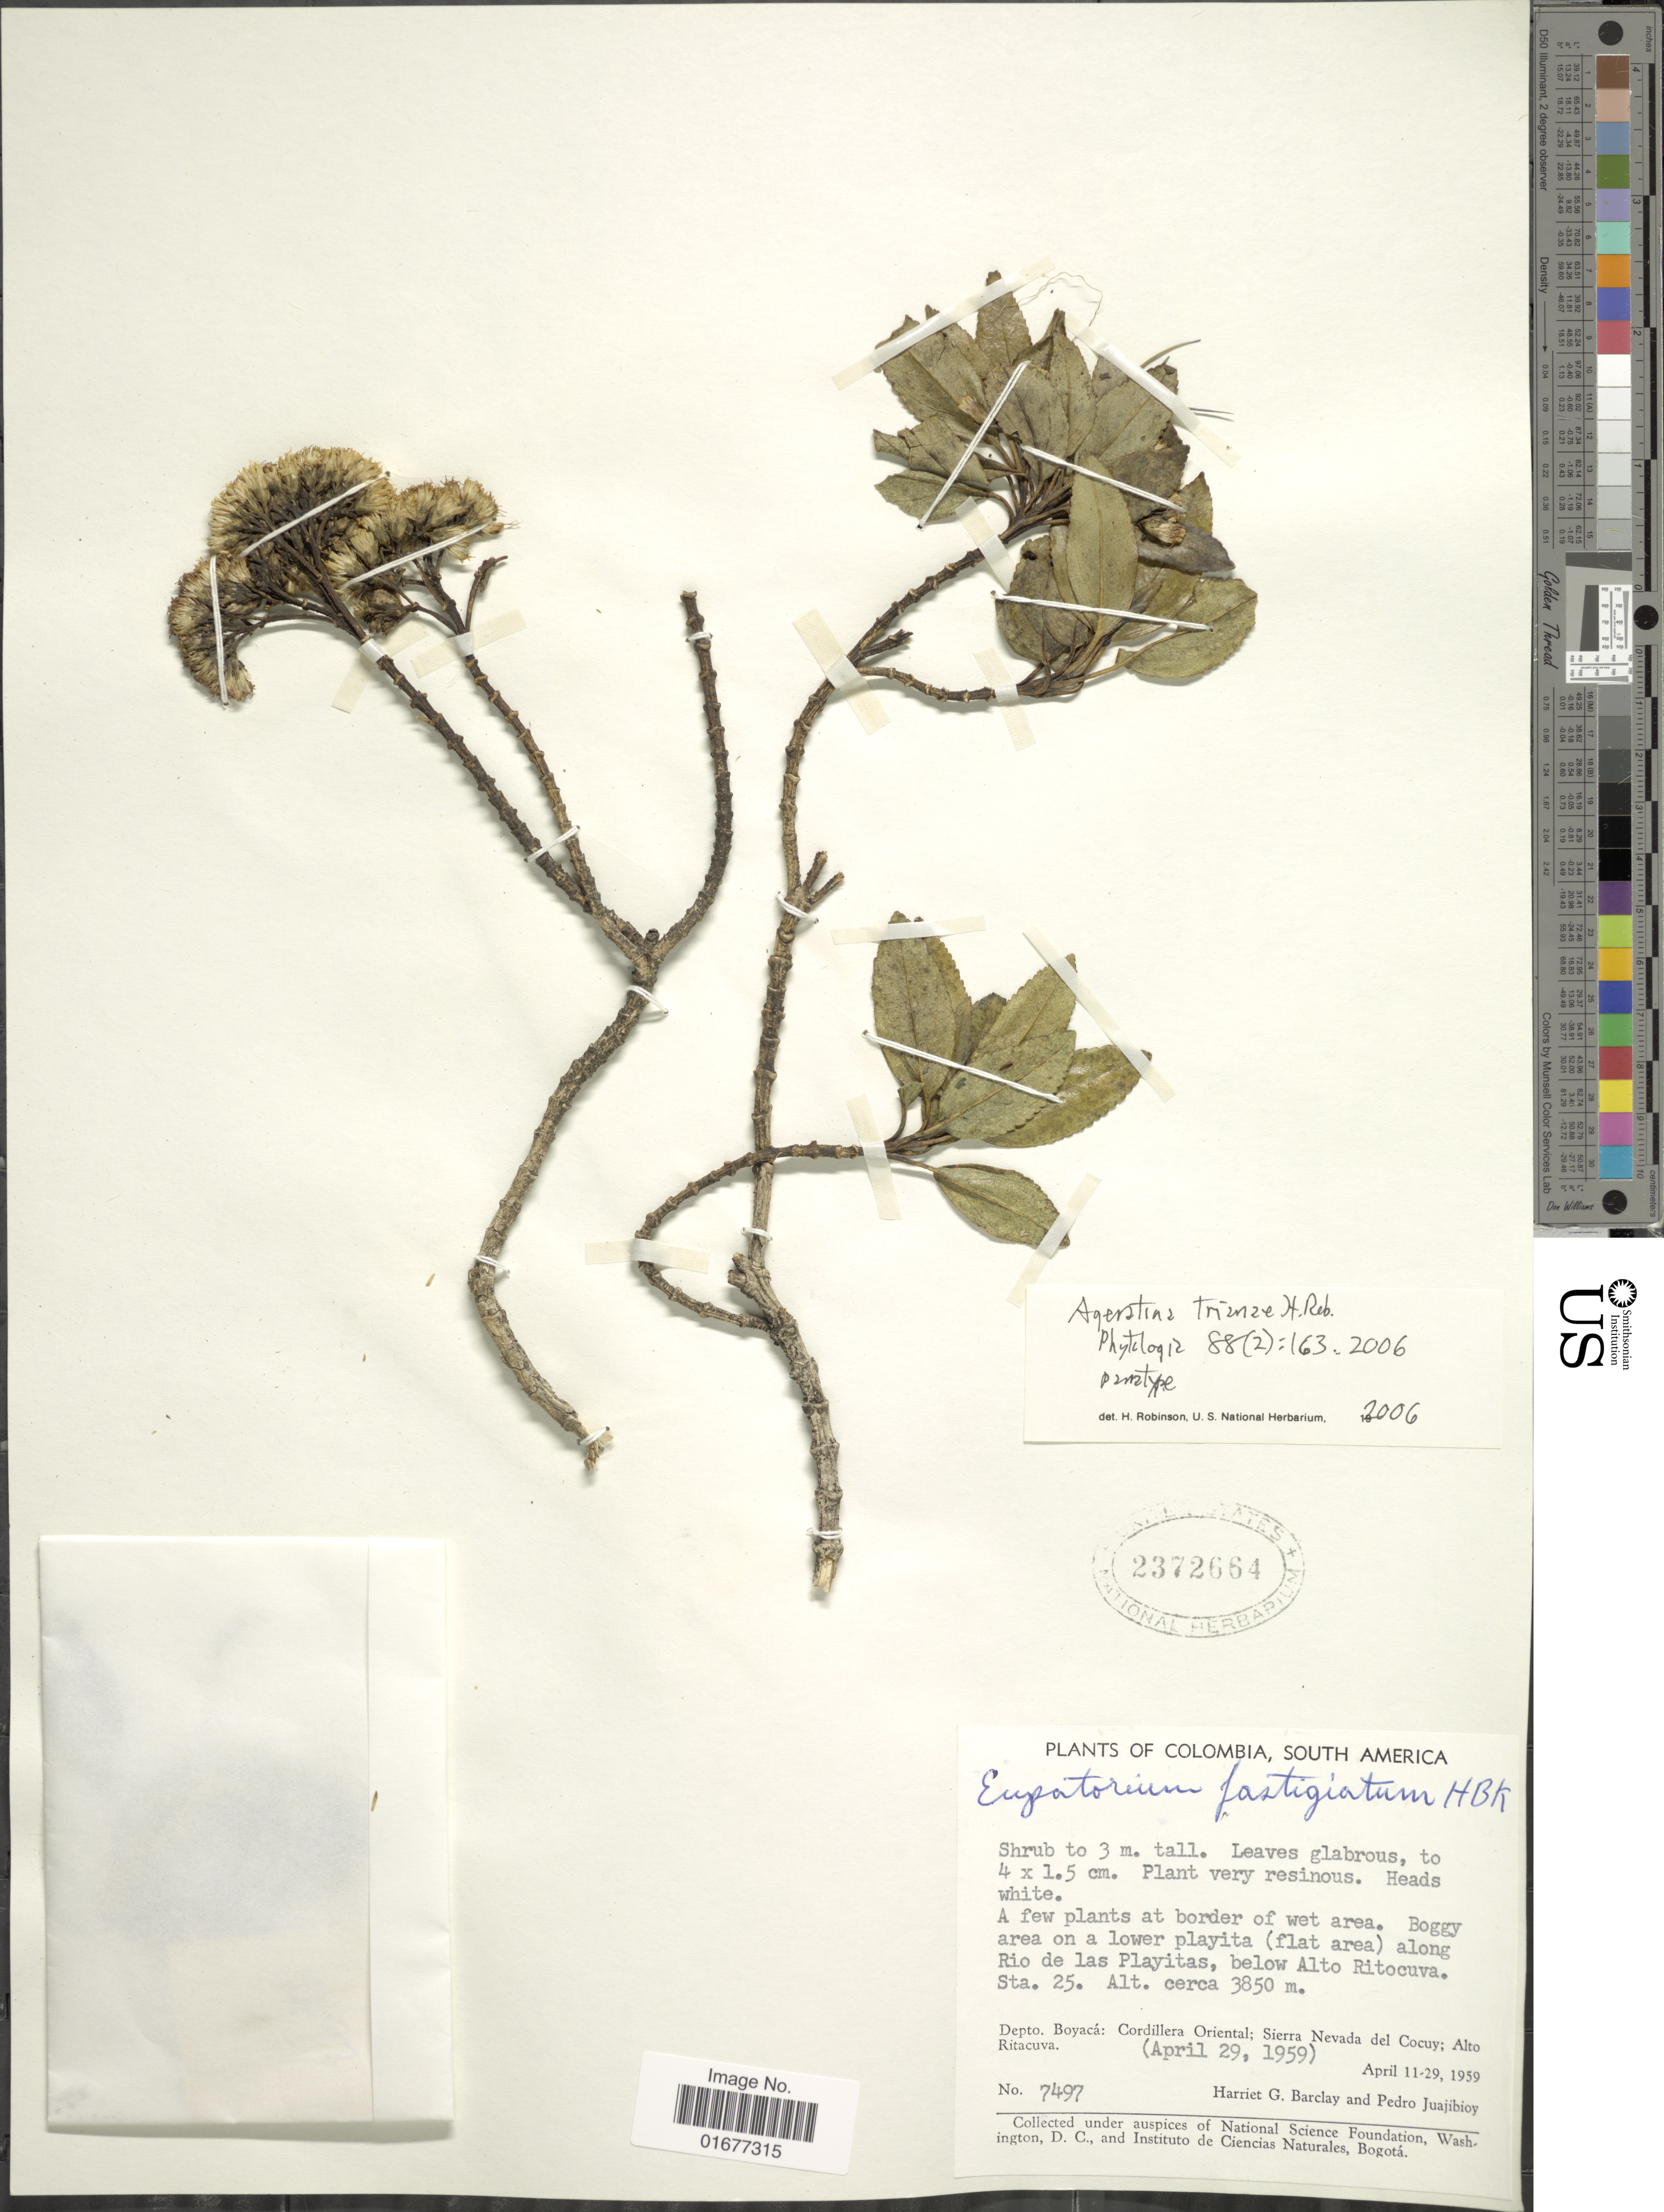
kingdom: Plantae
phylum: Tracheophyta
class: Magnoliopsida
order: Asterales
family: Asteraceae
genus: Ageratina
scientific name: Ageratina fastigiata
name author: (Kunth) R.M. King & H. Rob.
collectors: H. G. Barclay & P. Juajibioy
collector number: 7497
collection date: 1959-04-29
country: Colombia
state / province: Boyacá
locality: Cordillera Oriental; Sierra Nevada del Cocuy; Alto Ritacuva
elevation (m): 3850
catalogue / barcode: US 2372664